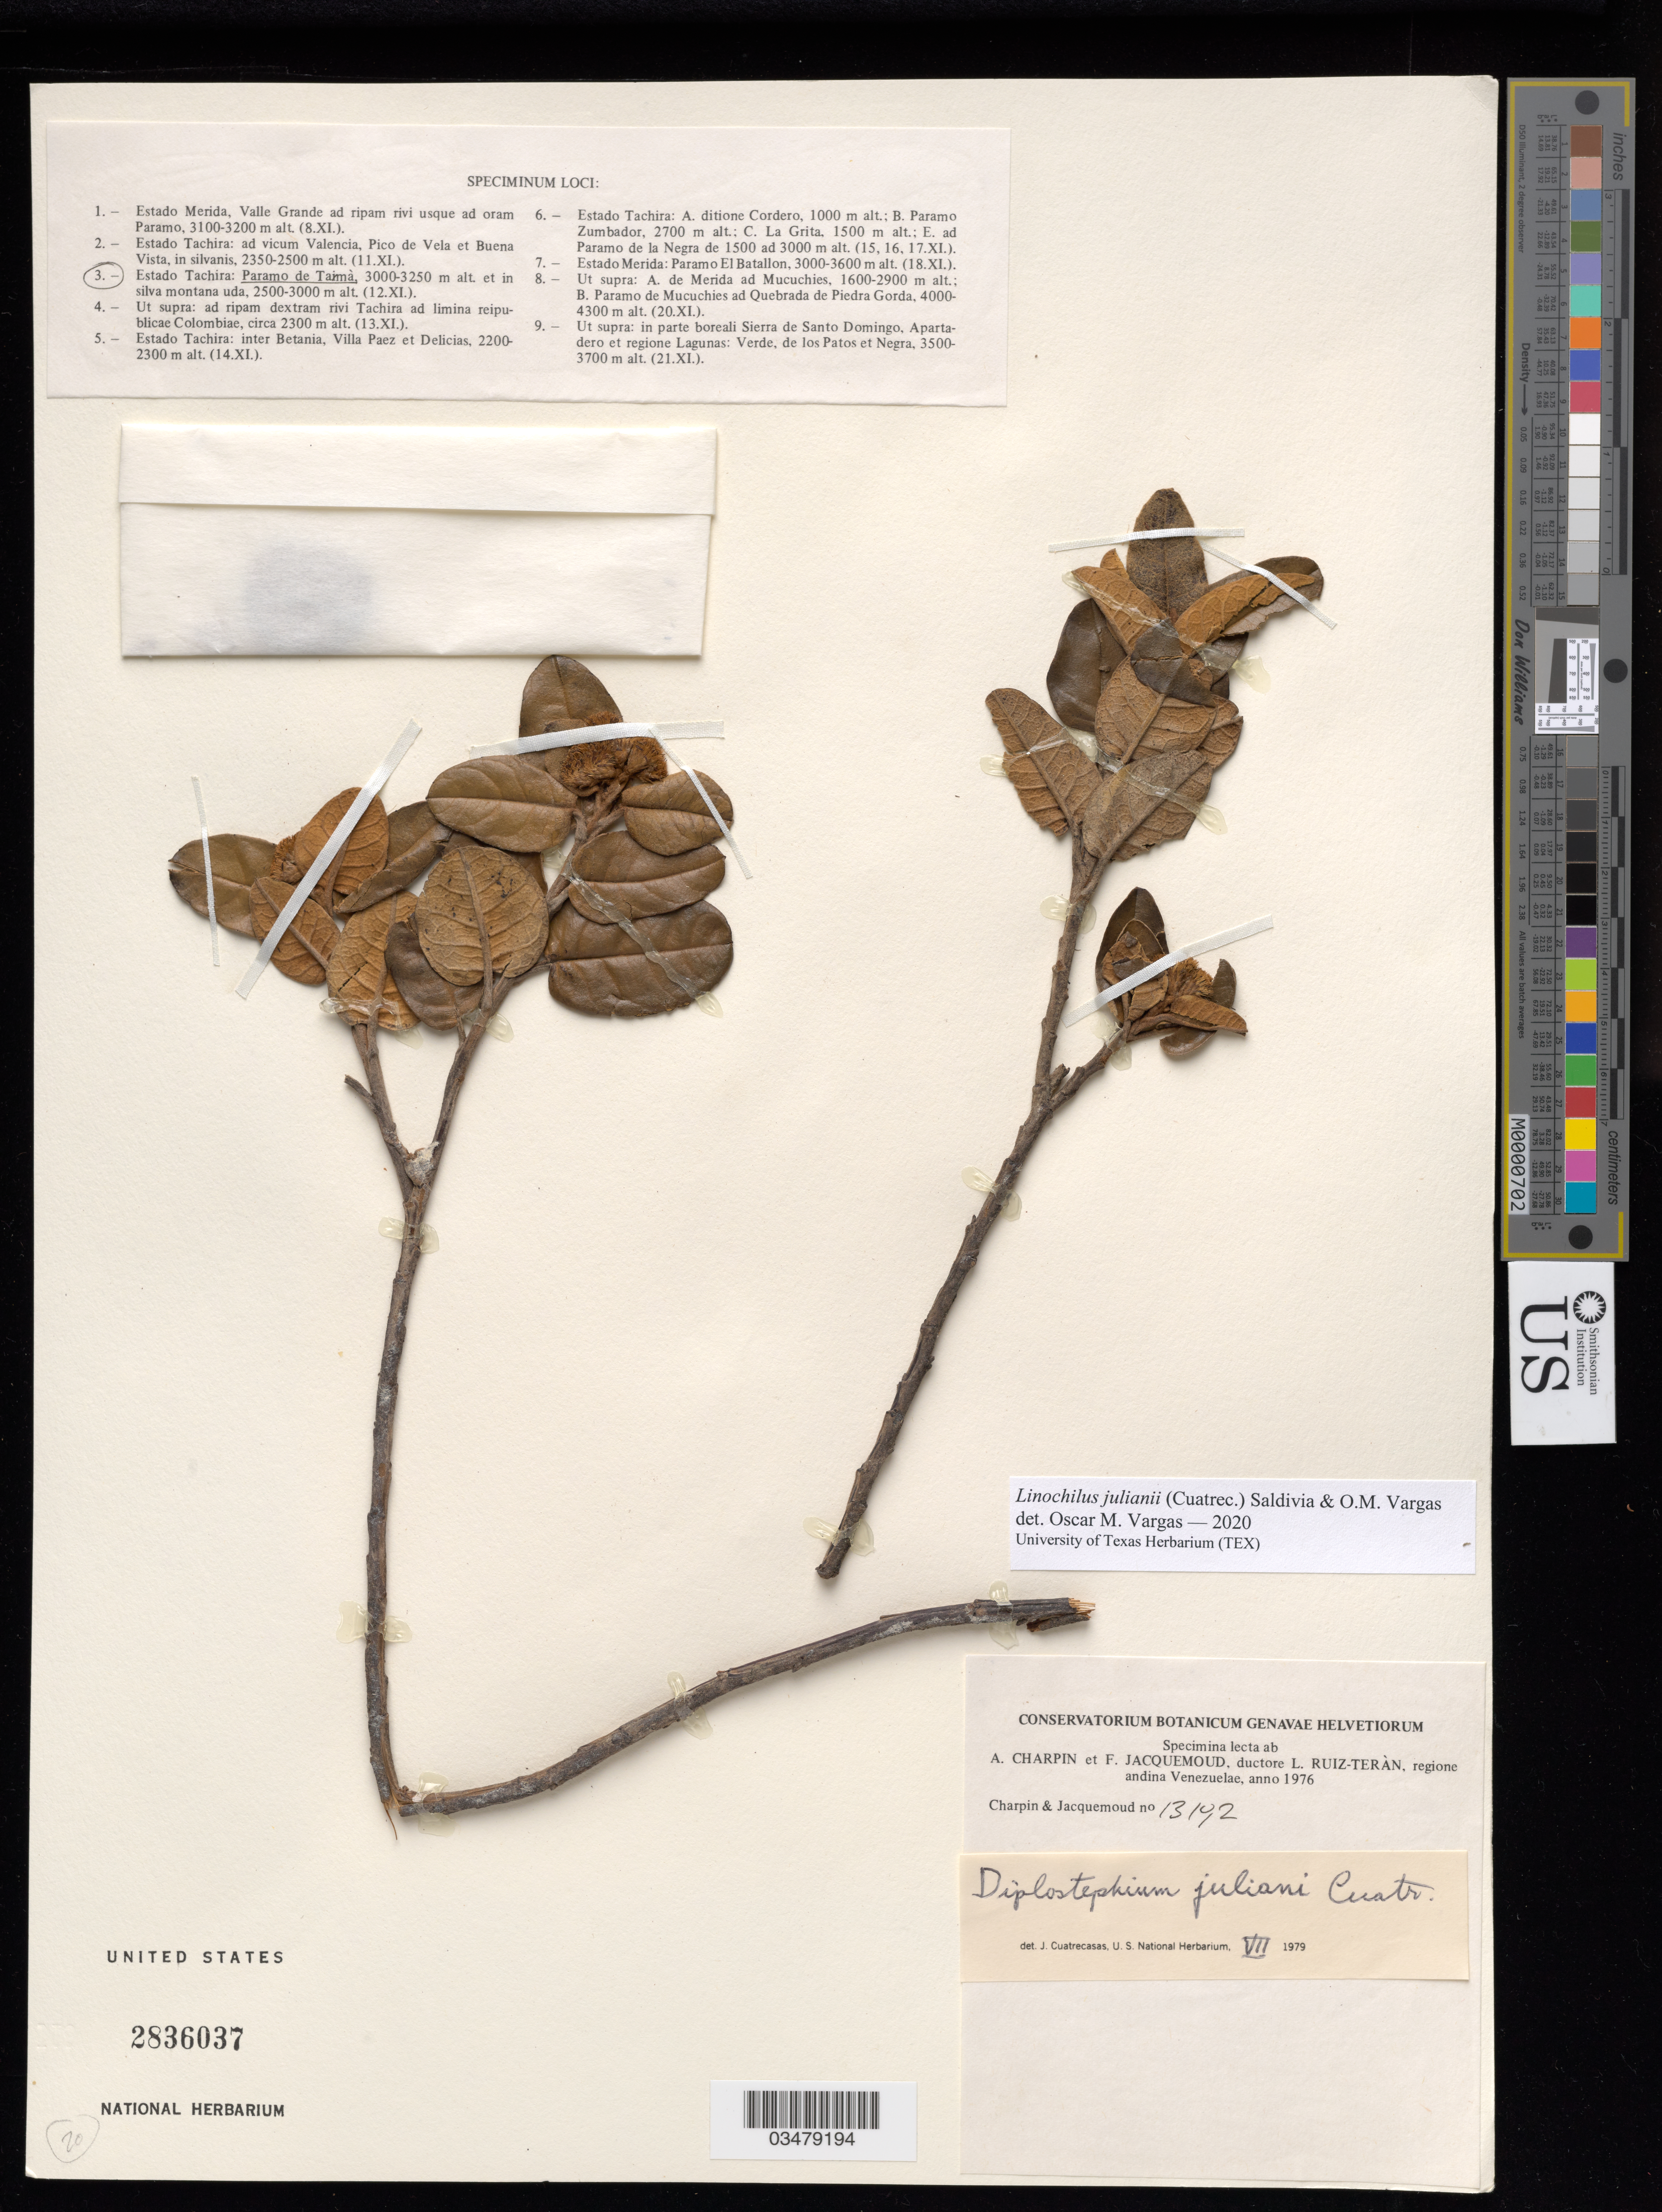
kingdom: Plantae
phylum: Tracheophyta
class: Magnoliopsida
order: Asterales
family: Asteraceae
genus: Linochilus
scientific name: Linochilus julianii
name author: (Cuatrec.) Saldivia & O.M. Vargas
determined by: Vargas, Oscar M.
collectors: A. Charpin & F. Jacquemoud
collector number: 13192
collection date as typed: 12 Nov 1976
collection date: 1976-11-12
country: Venezuela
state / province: Tachira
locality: Paramo de Tamà.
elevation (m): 2500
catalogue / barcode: US 2836037